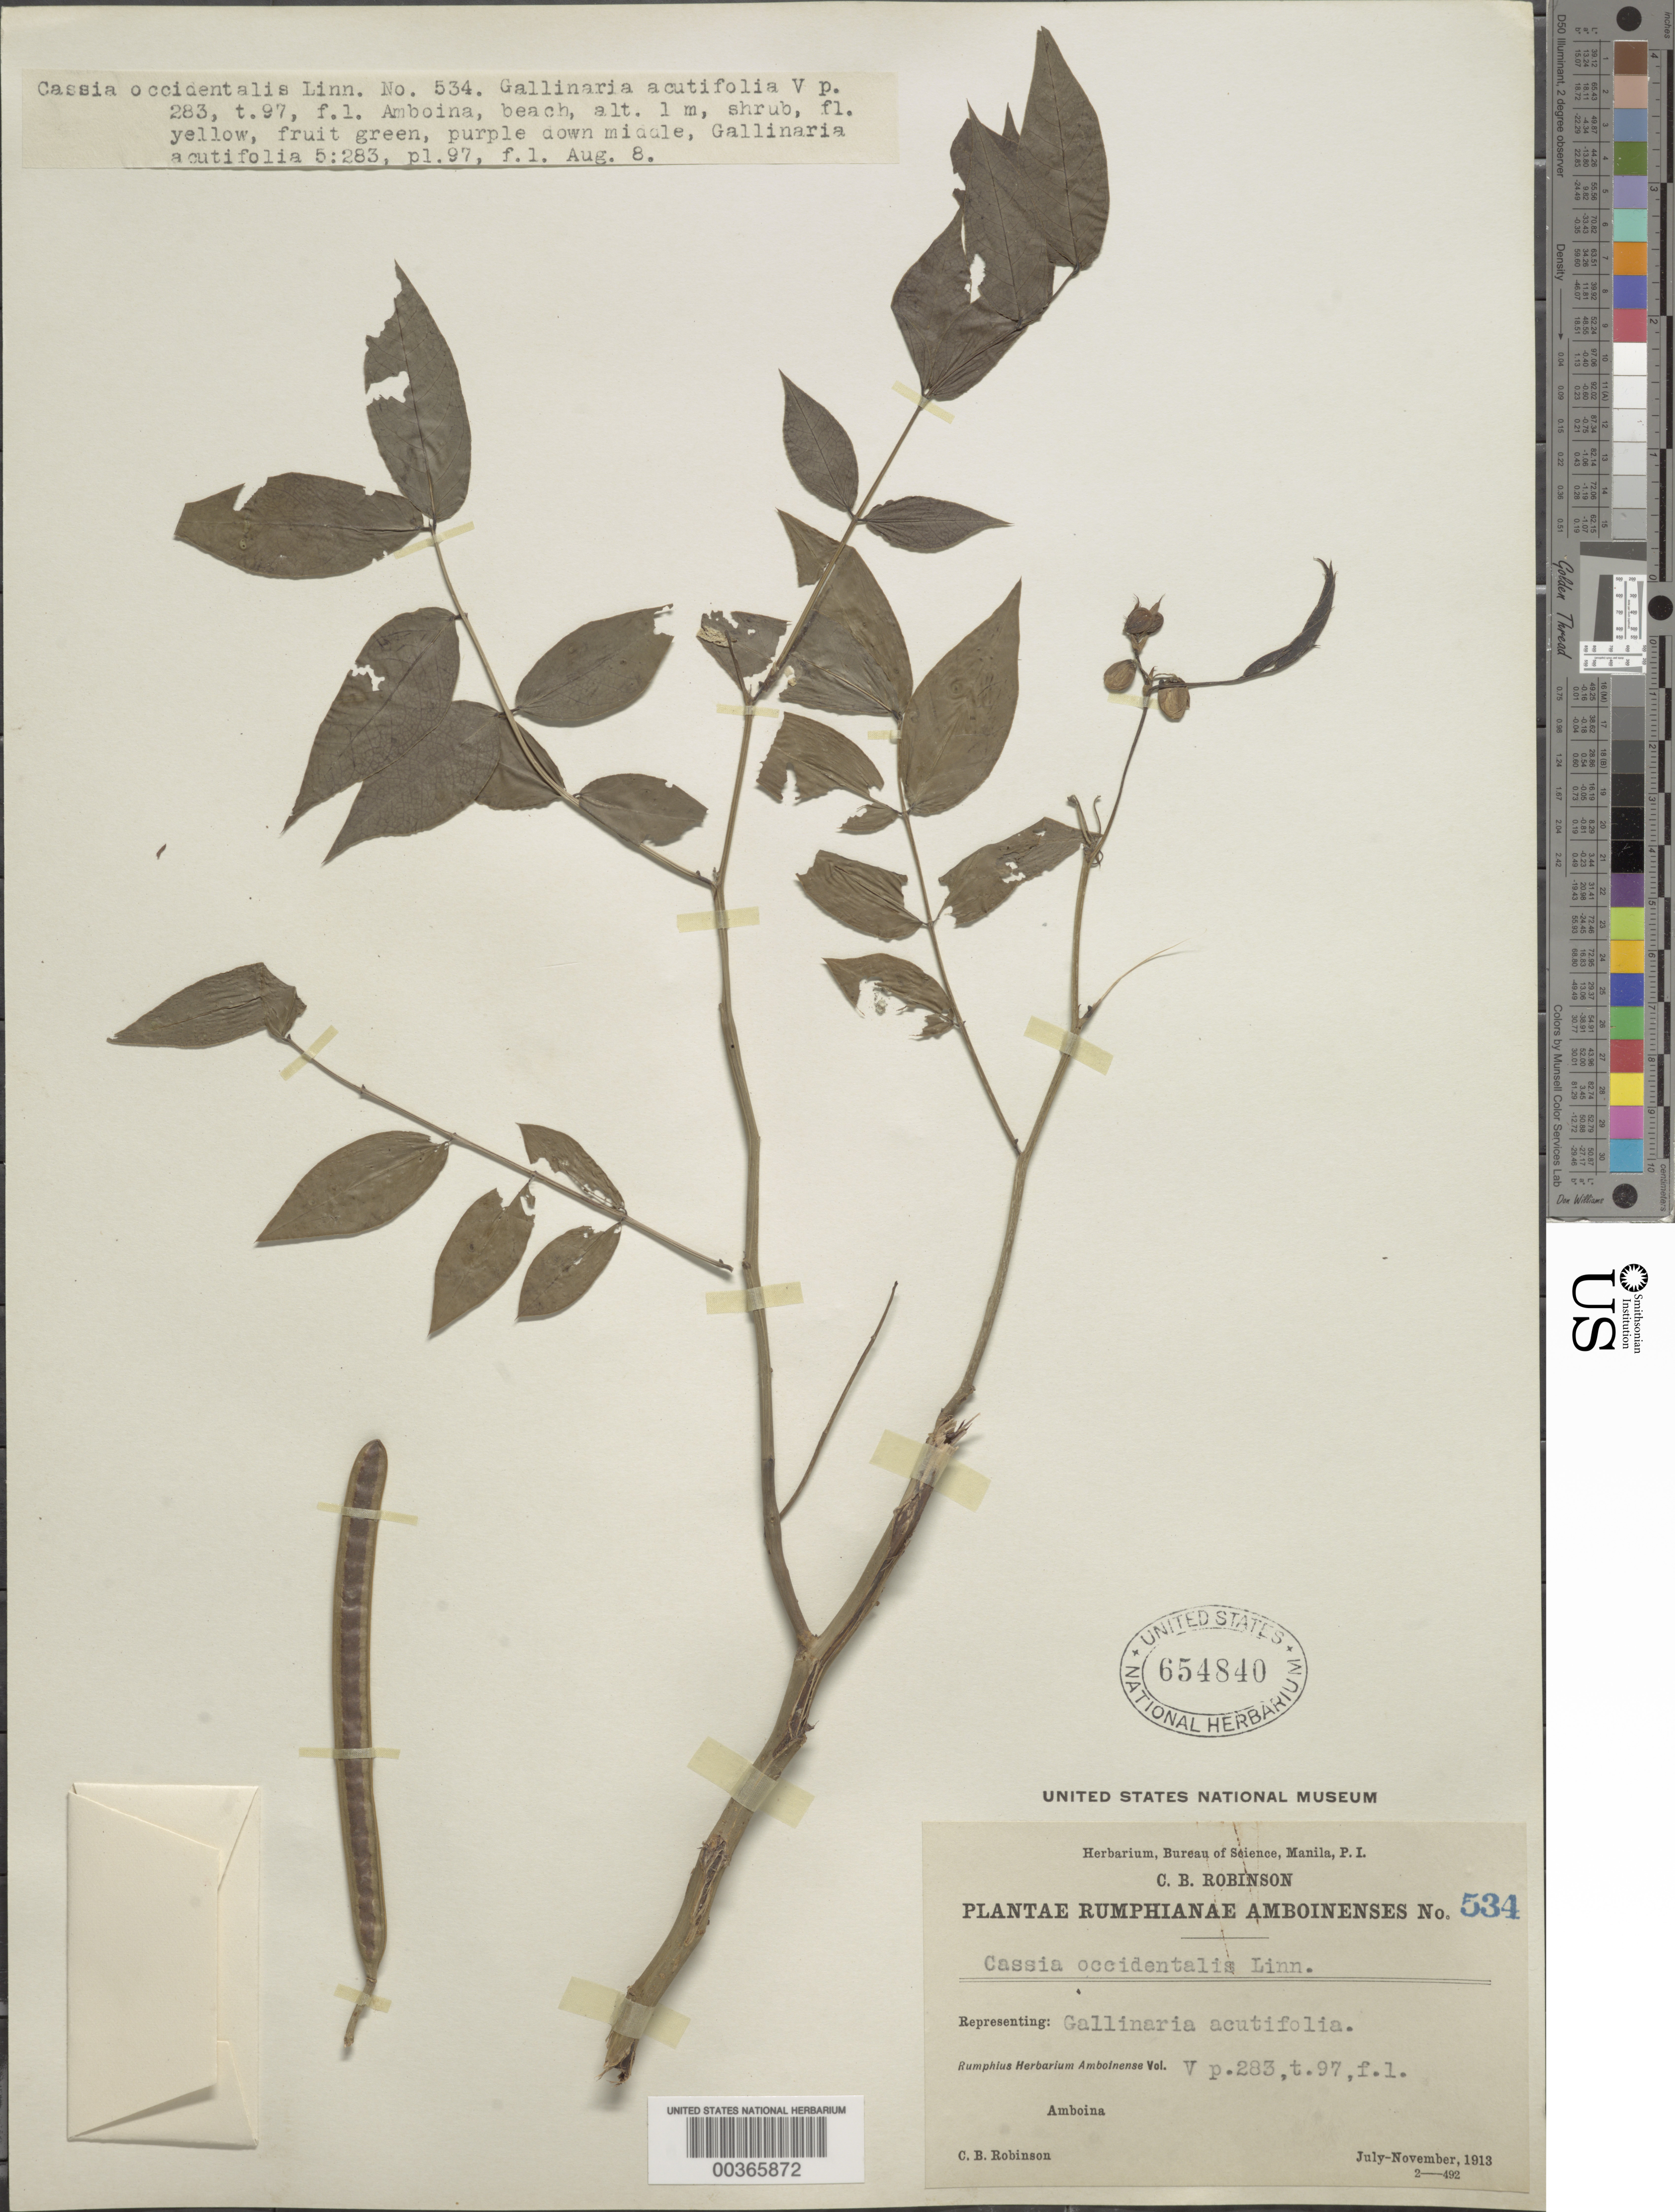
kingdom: Plantae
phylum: Tracheophyta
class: Magnoliopsida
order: Fabales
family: Fabaceae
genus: Senna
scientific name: Senna occidentalis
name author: (L.) Link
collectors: C. Robinson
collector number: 534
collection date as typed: Jul 1913 to -- Nov 1913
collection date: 1913-07/1913-11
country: Indonesia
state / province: Maluku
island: Amboina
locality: Amboina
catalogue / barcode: US 654840